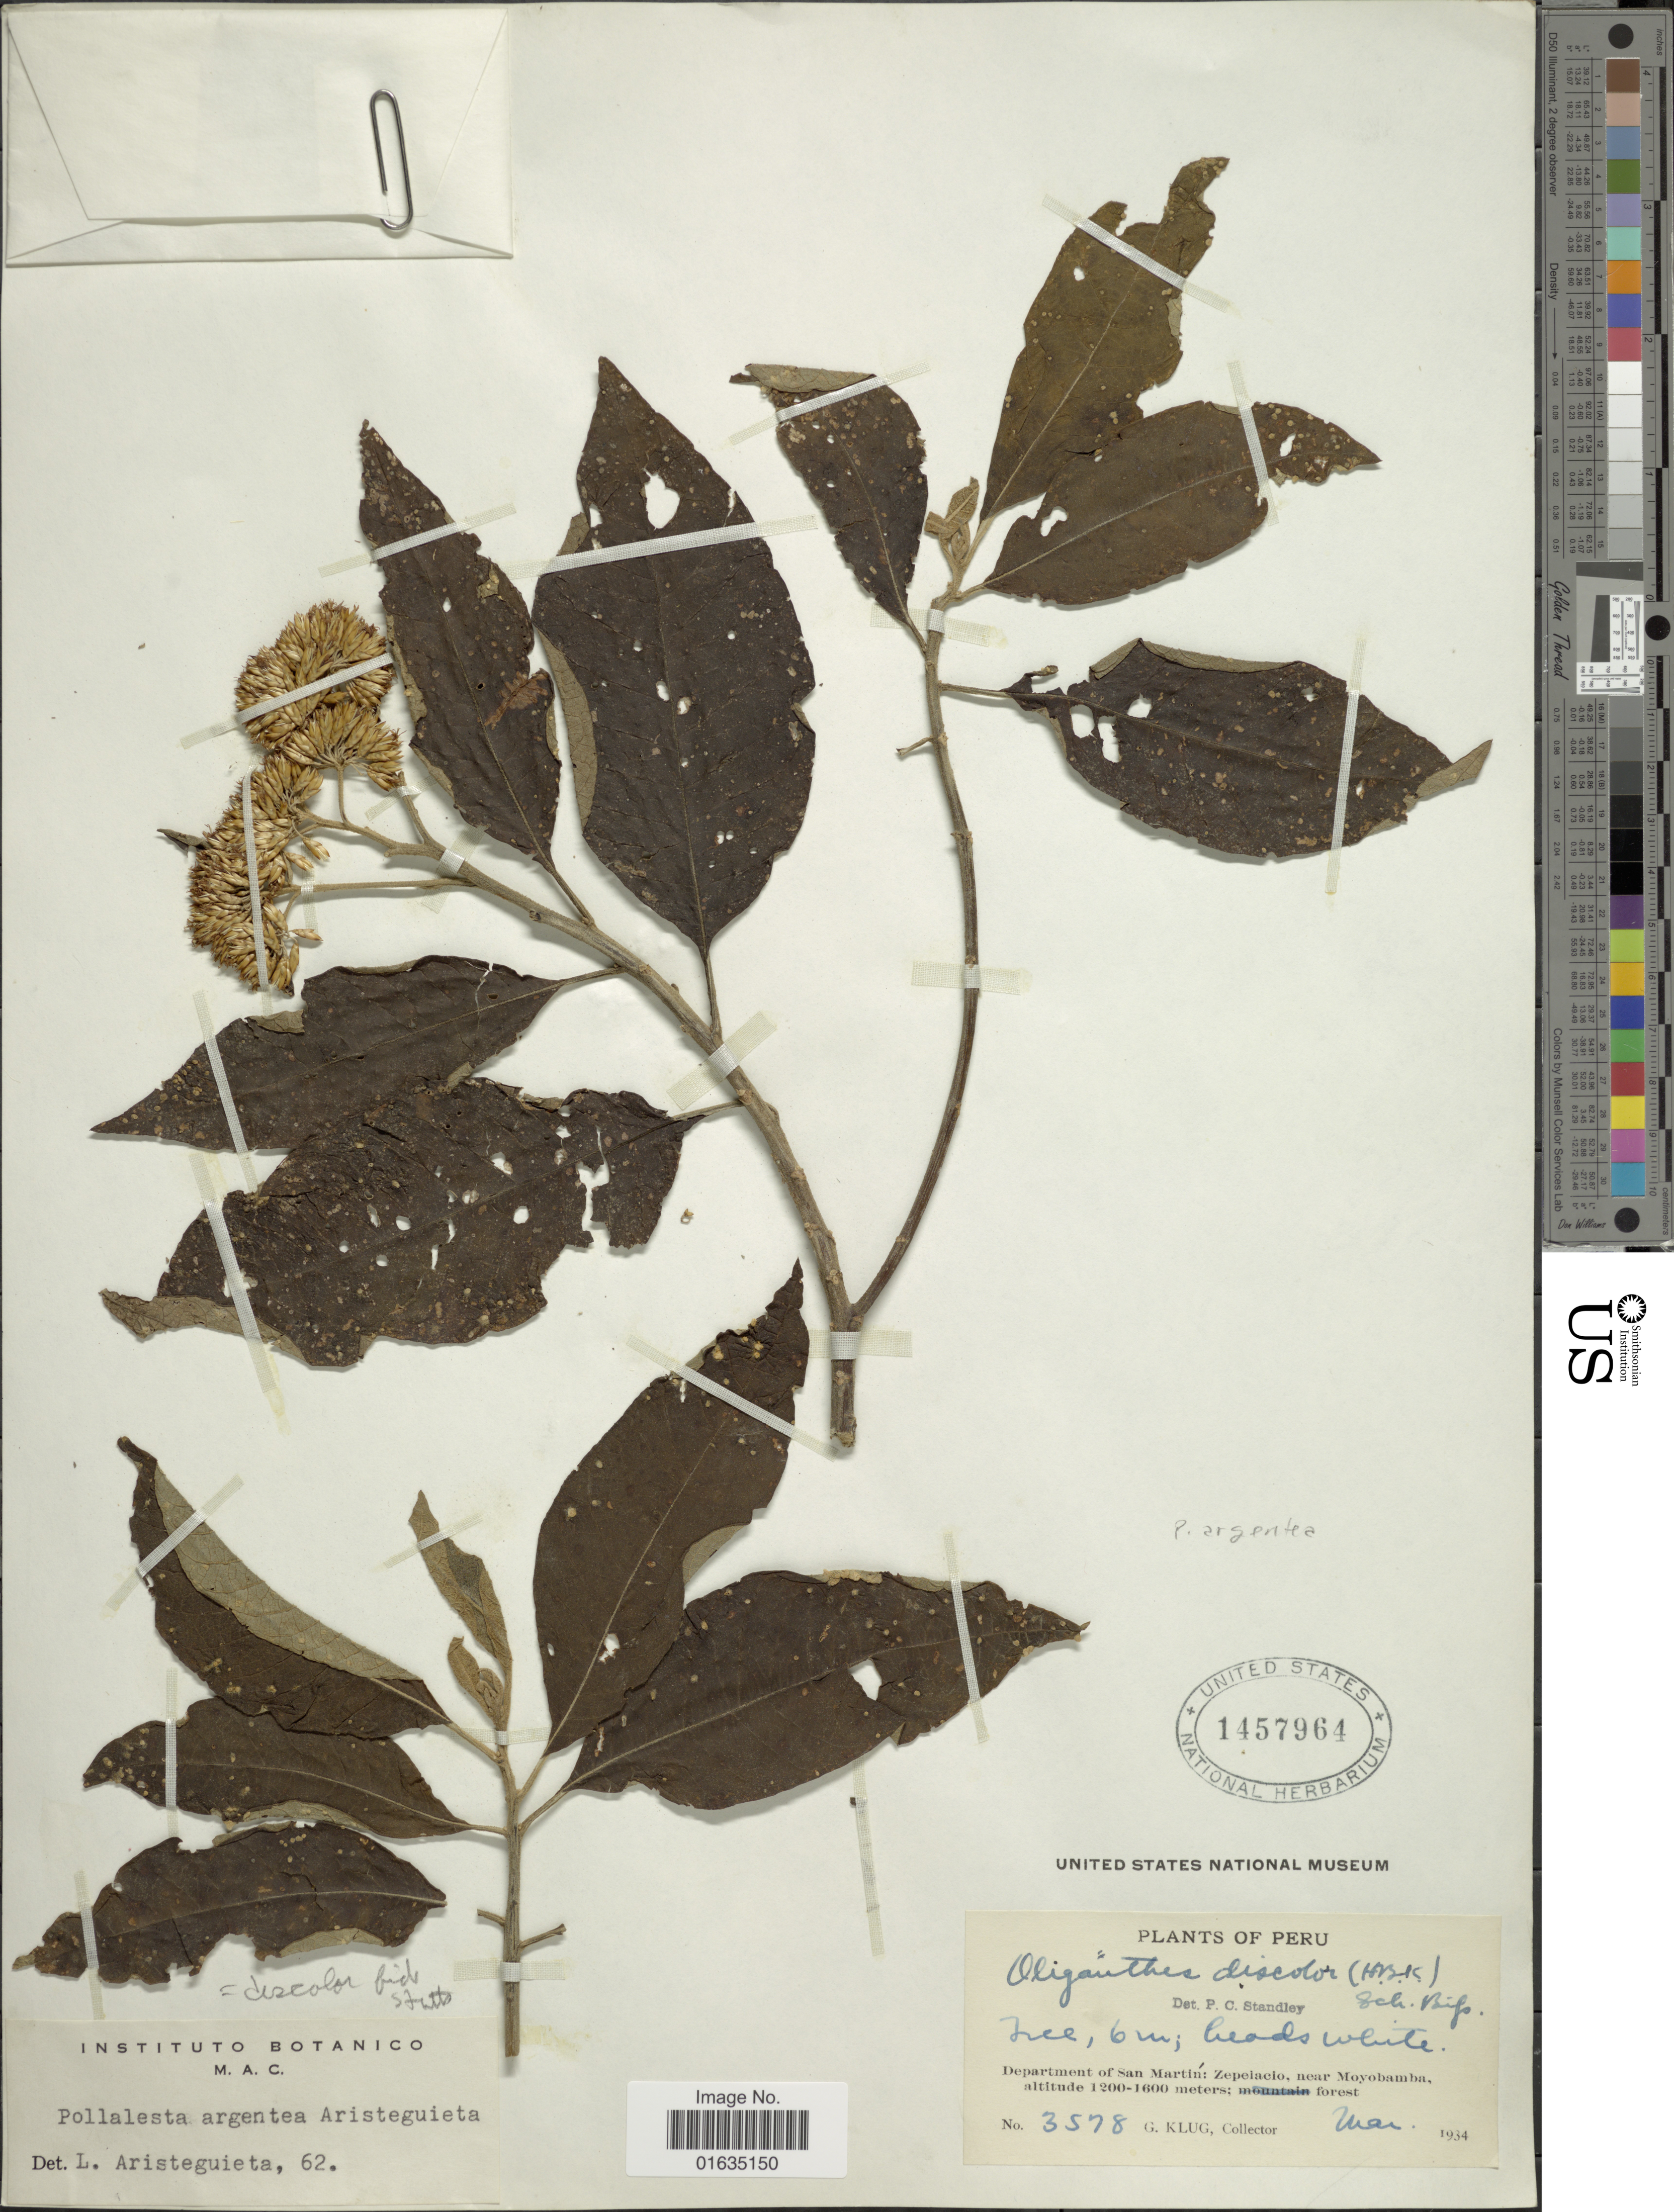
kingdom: Plantae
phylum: Tracheophyta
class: Magnoliopsida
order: Asterales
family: Asteraceae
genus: Pollalesta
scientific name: Pollalesta discolor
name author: (Kunth) Aristeg.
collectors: G. Klug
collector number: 3578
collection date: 1934-03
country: Peru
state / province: San Martín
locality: Department of San Martin, Zepelacio, near Moyobamba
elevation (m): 1200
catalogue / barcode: US 1457964